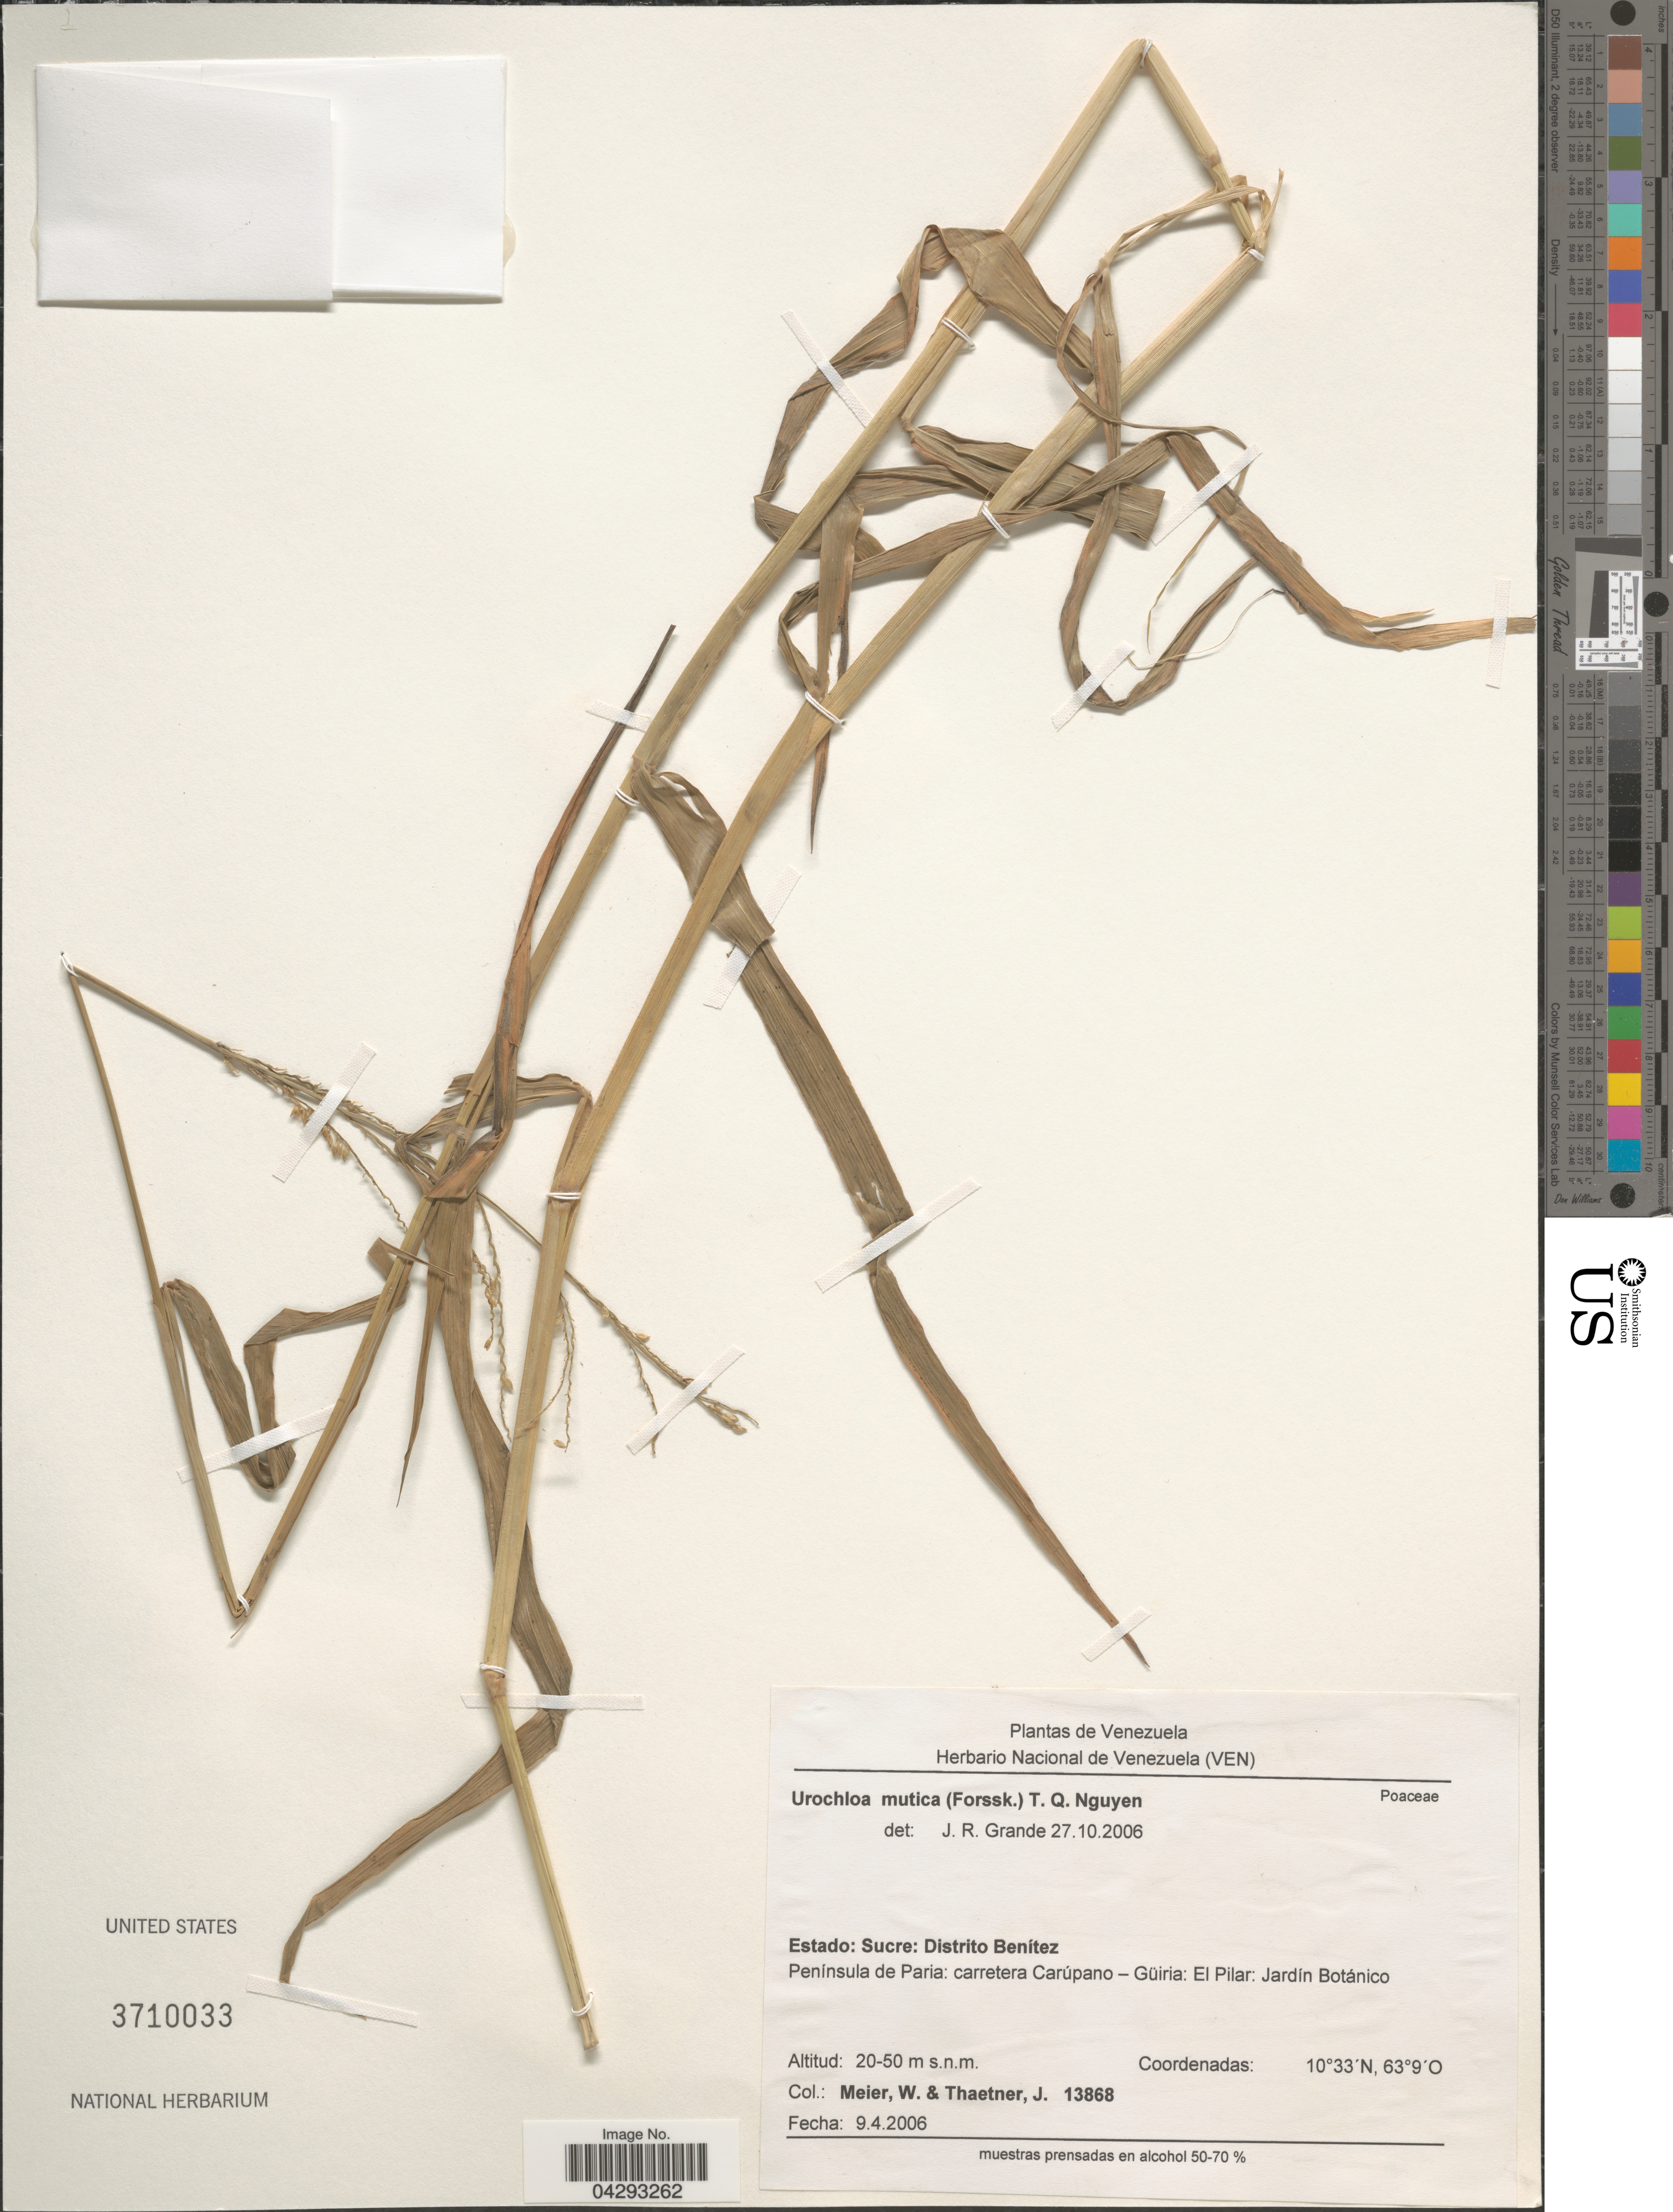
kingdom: Plantae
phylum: Tracheophyta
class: Liliopsida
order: Poales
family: Poaceae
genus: Urochloa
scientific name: Urochloa mutica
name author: (Forssk.) T.Q. Nguyen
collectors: W. Meier & J. Thaetner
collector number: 13868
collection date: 2006-04-09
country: Venezuela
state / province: Sucre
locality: Distrito Benitez. Peninsula de Paria: carretera Carúpano - Güiria: El Pilar: Jardin Botánico.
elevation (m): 20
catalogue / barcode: US 3710033